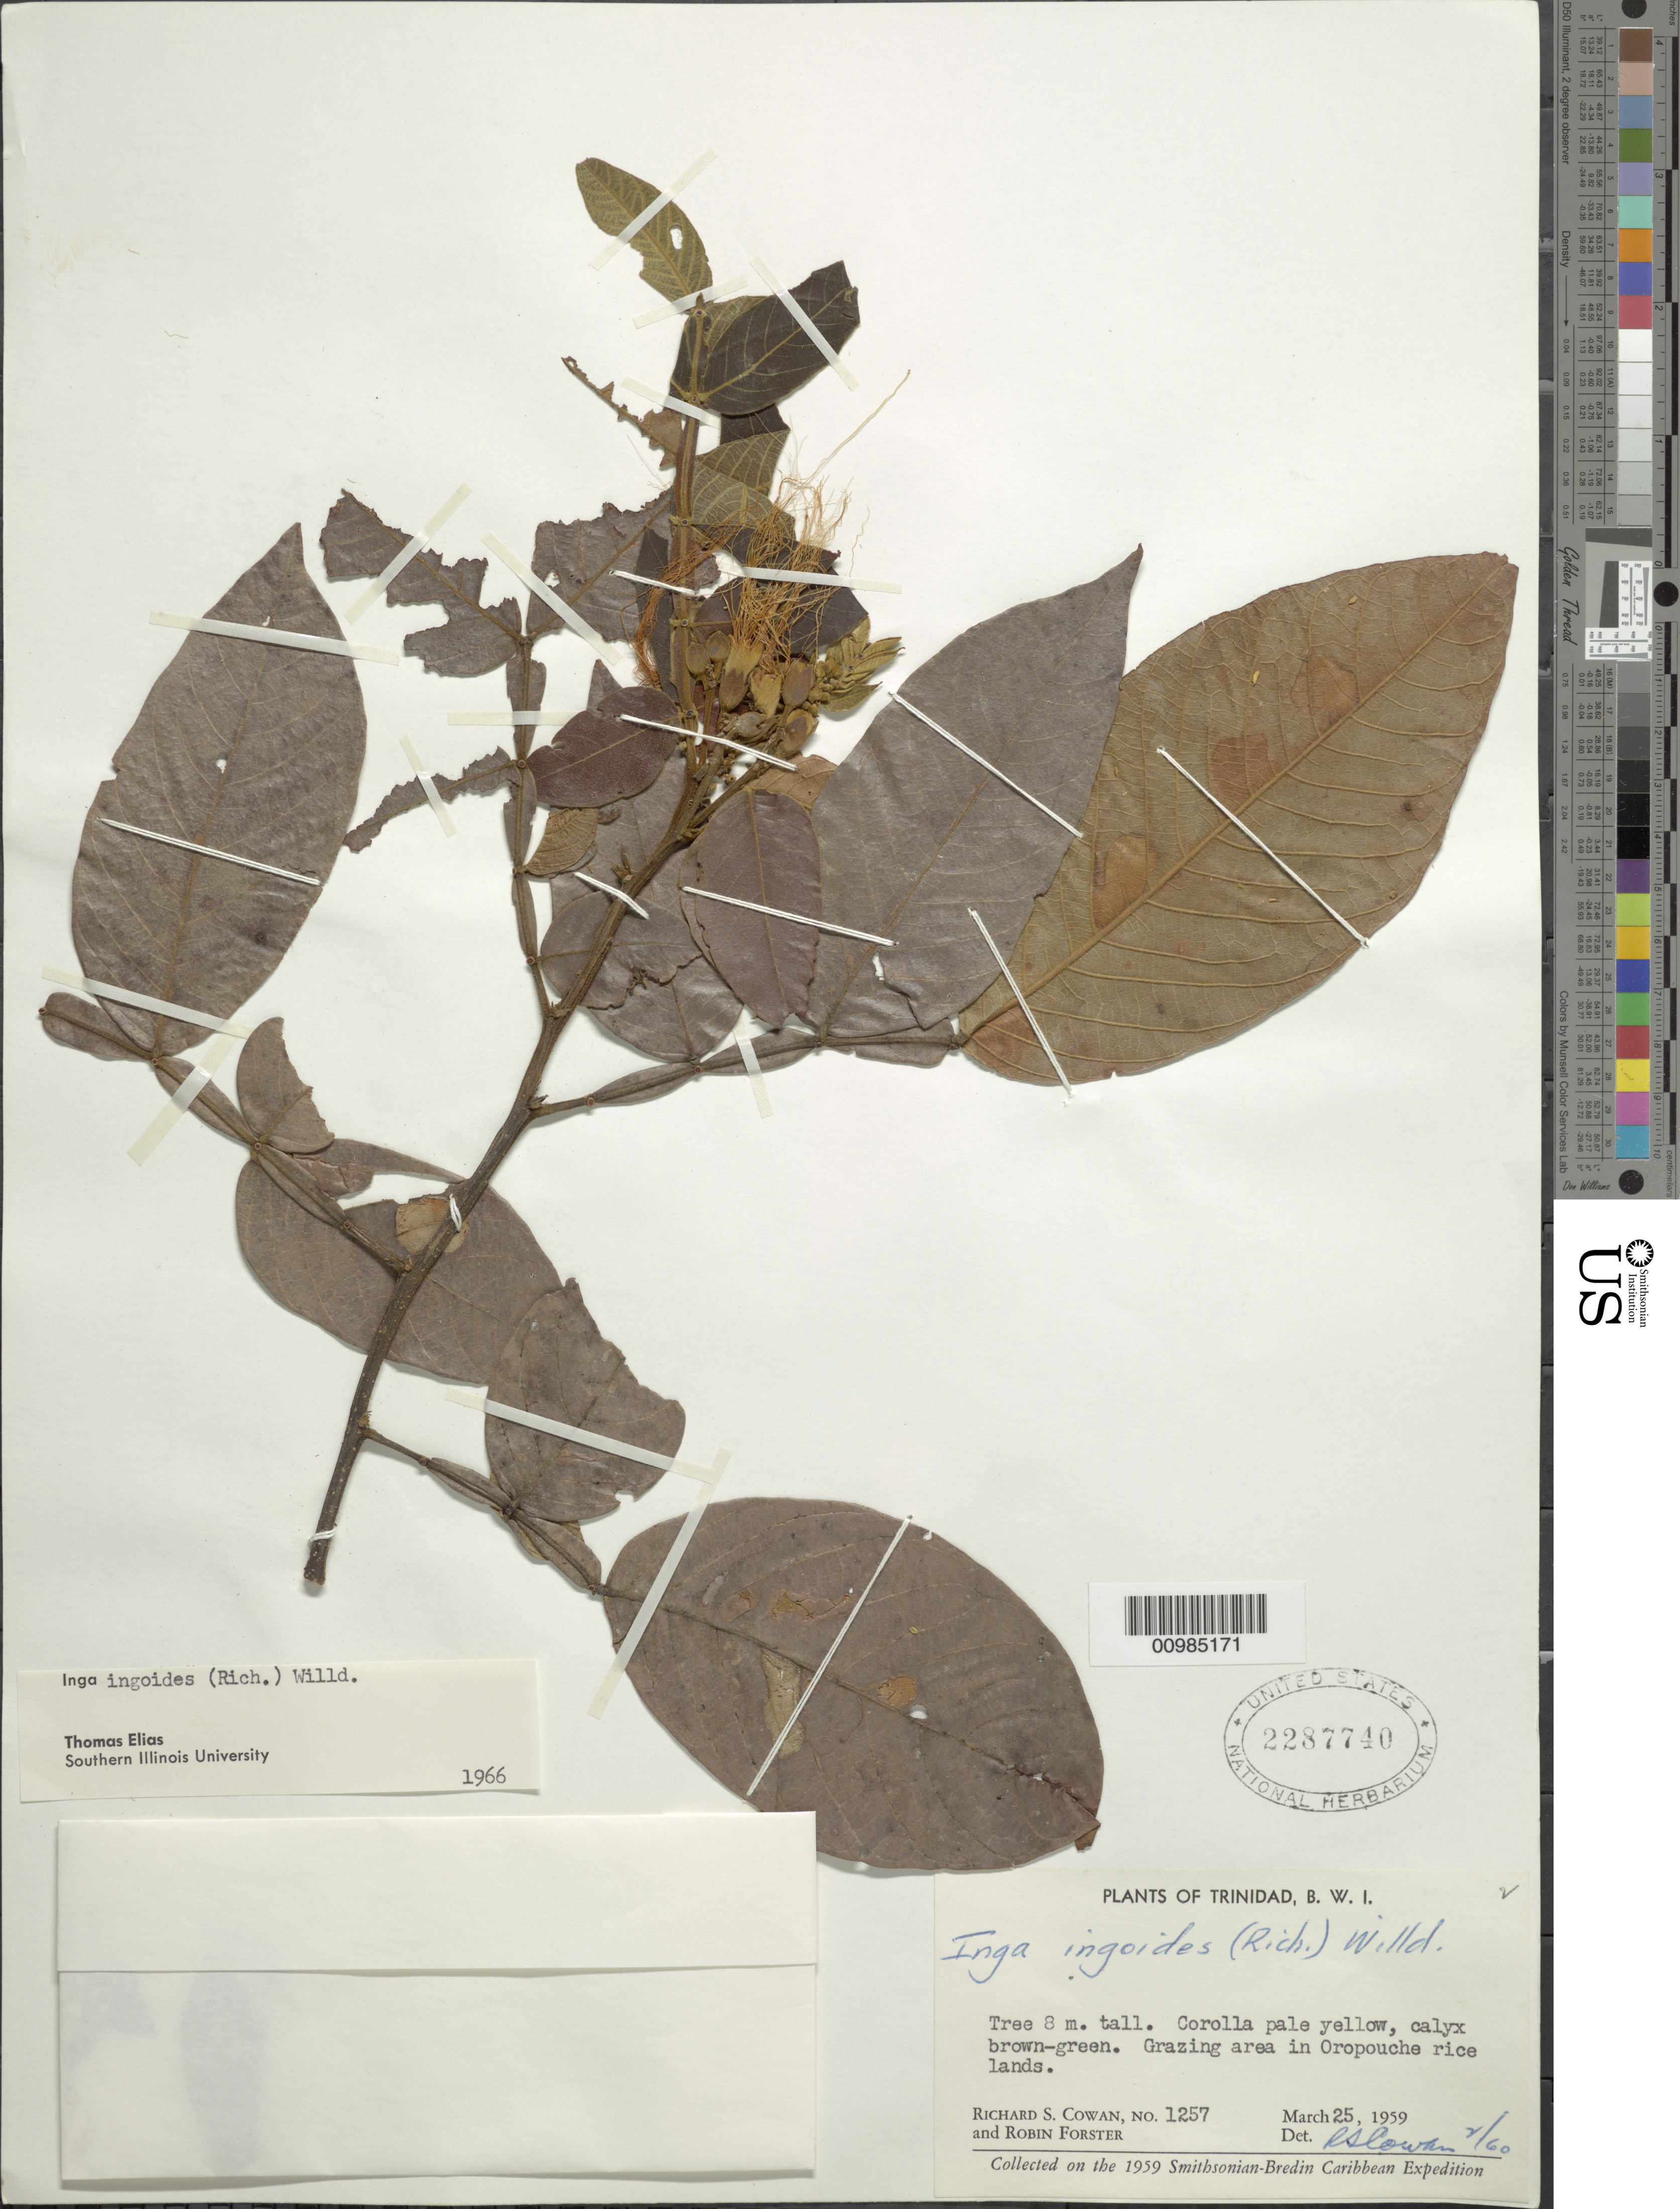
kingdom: Plantae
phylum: Tracheophyta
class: Magnoliopsida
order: Fabales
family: Fabaceae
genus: Inga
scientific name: Inga ingoides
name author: (Rich.) Willd.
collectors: R. S. Cowan & R. Forster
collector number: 1257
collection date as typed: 25 Mar 1959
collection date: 1959-03-25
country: Trinidad and Tobago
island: Trinidad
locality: Grazing area in Oropouche rice lands.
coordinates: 0 N, 0 E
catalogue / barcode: US 2287740